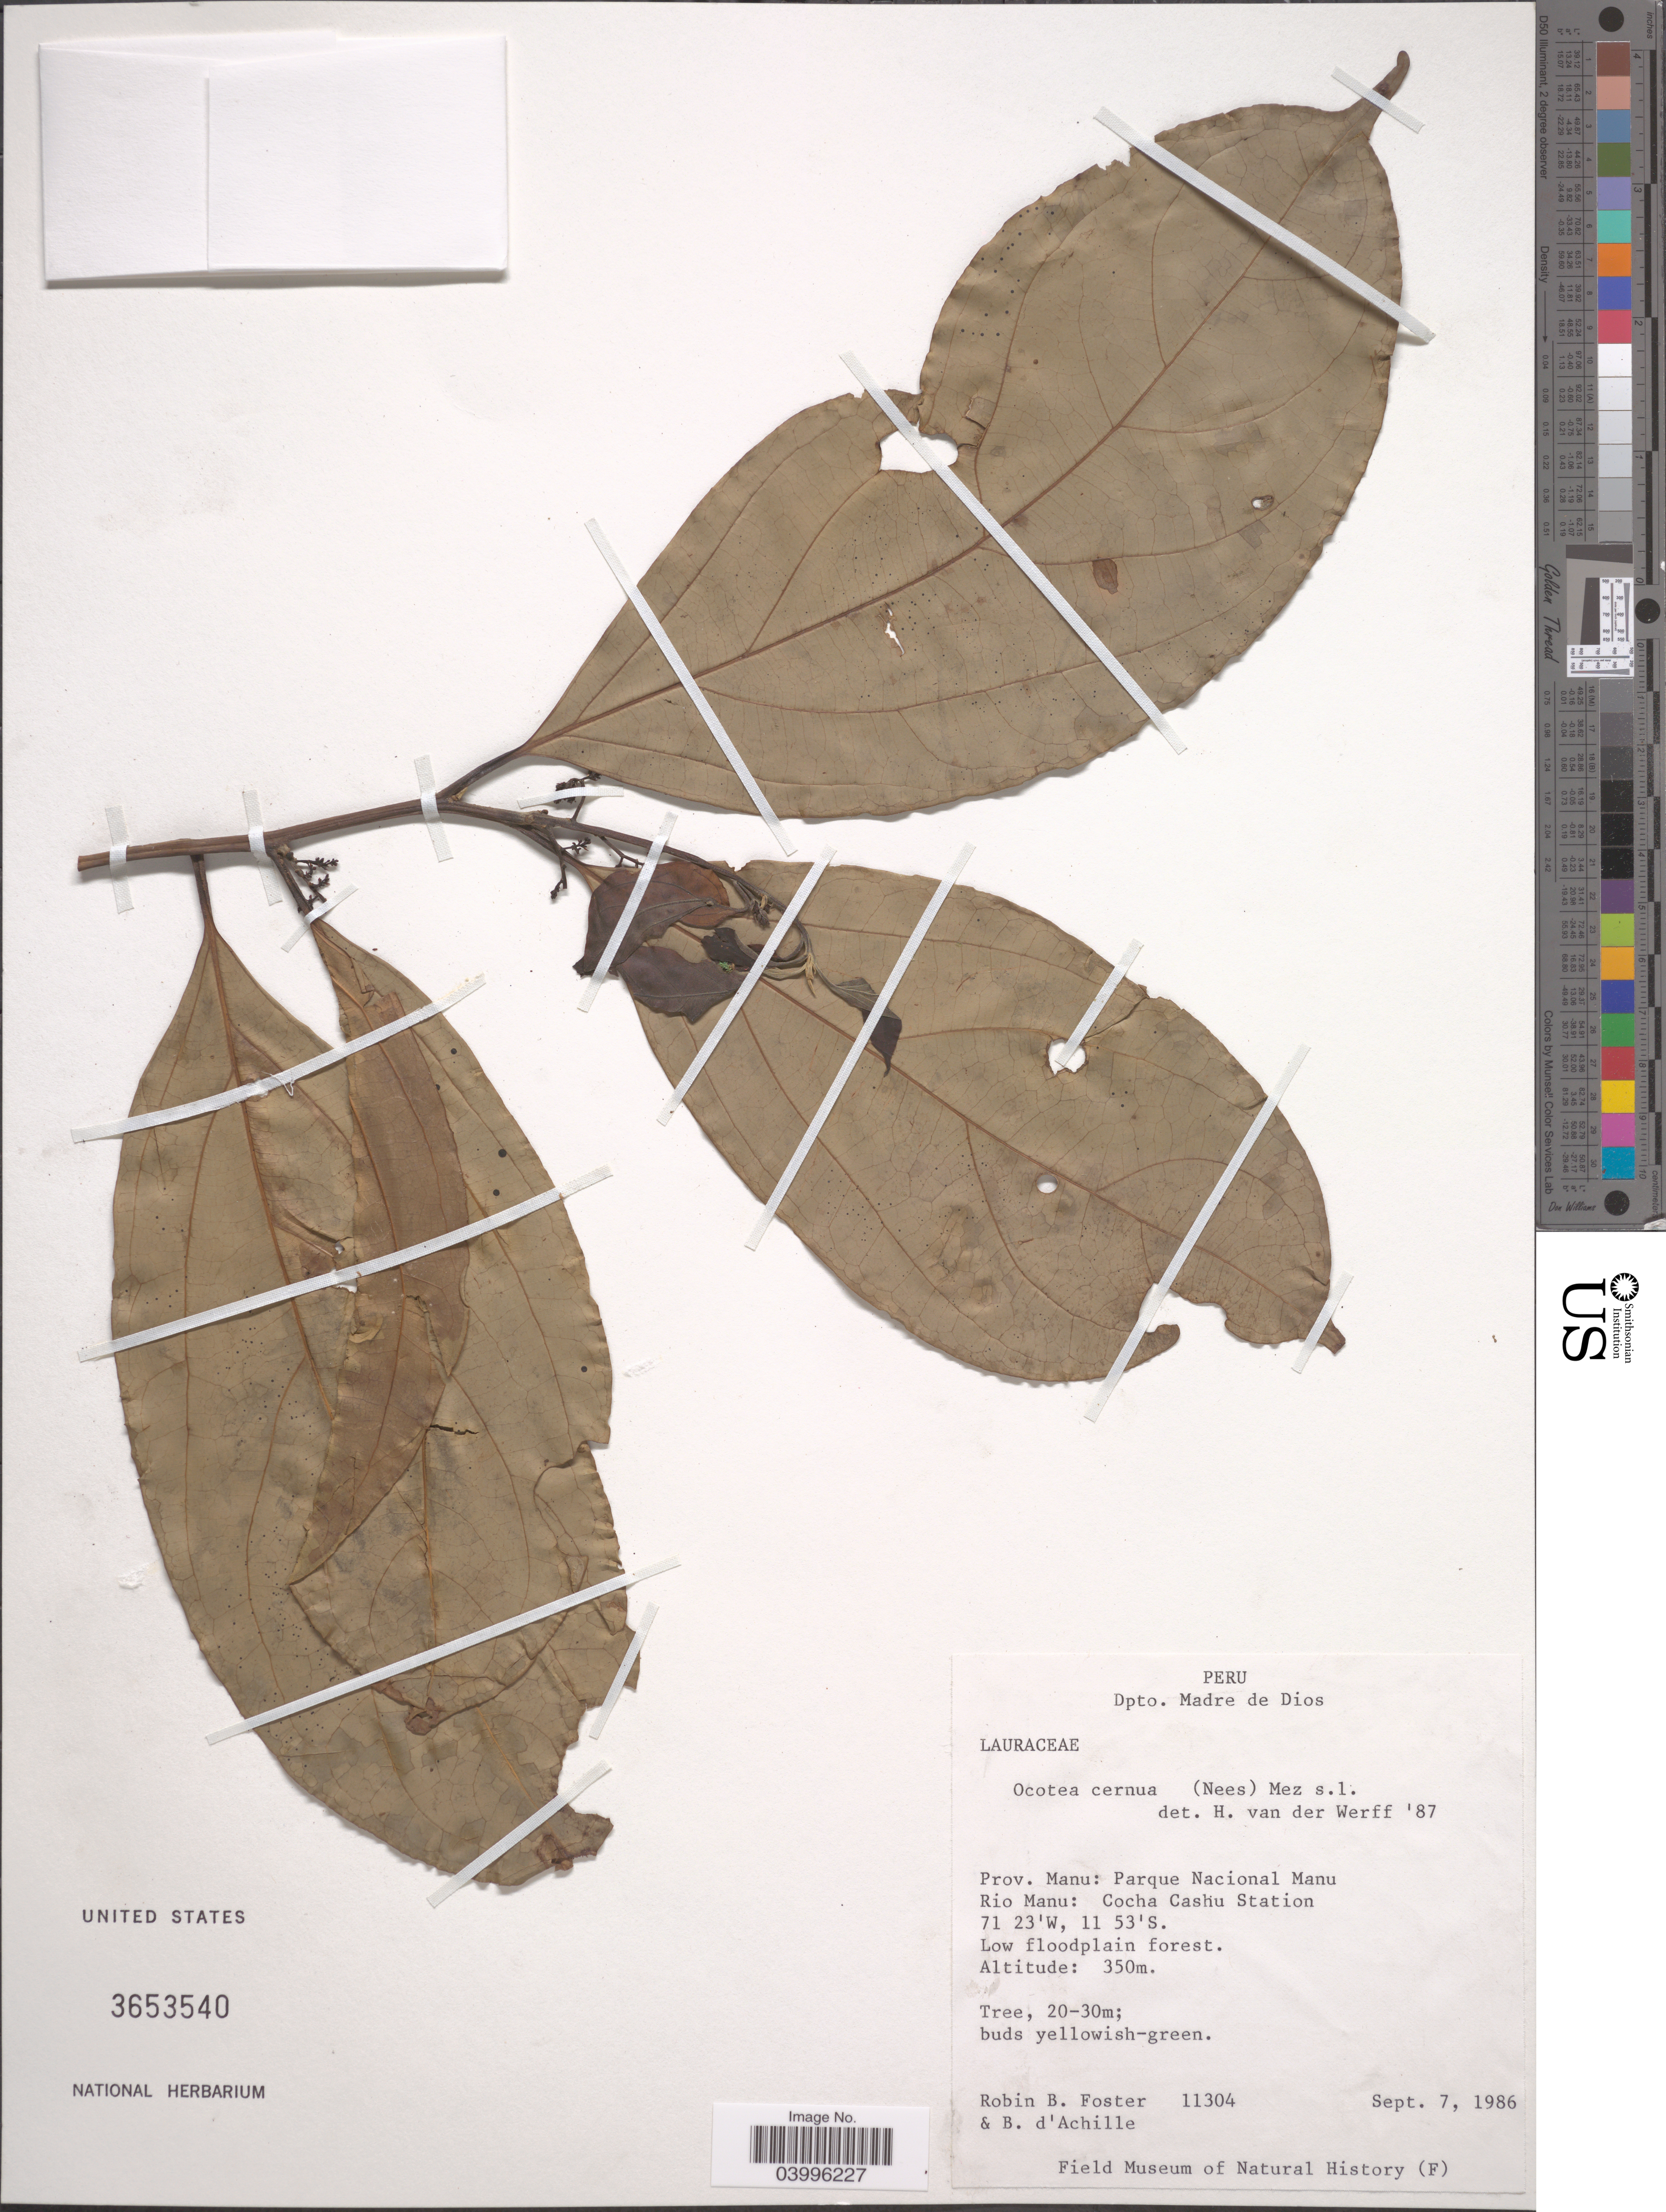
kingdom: Plantae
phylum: Tracheophyta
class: Magnoliopsida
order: Laurales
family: Lauraceae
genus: Ocotea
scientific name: Ocotea cernua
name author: (Nees) Mez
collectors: R. B. Foster & B. d'Achille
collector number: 11304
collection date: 1986-09-07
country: Peru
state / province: Madre de Dios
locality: Dpto. Madre de Dios. Prov. Manu: Parque Nacional Manu. Rio Manu: Cocha Cashu Station.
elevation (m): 350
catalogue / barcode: US 3653540